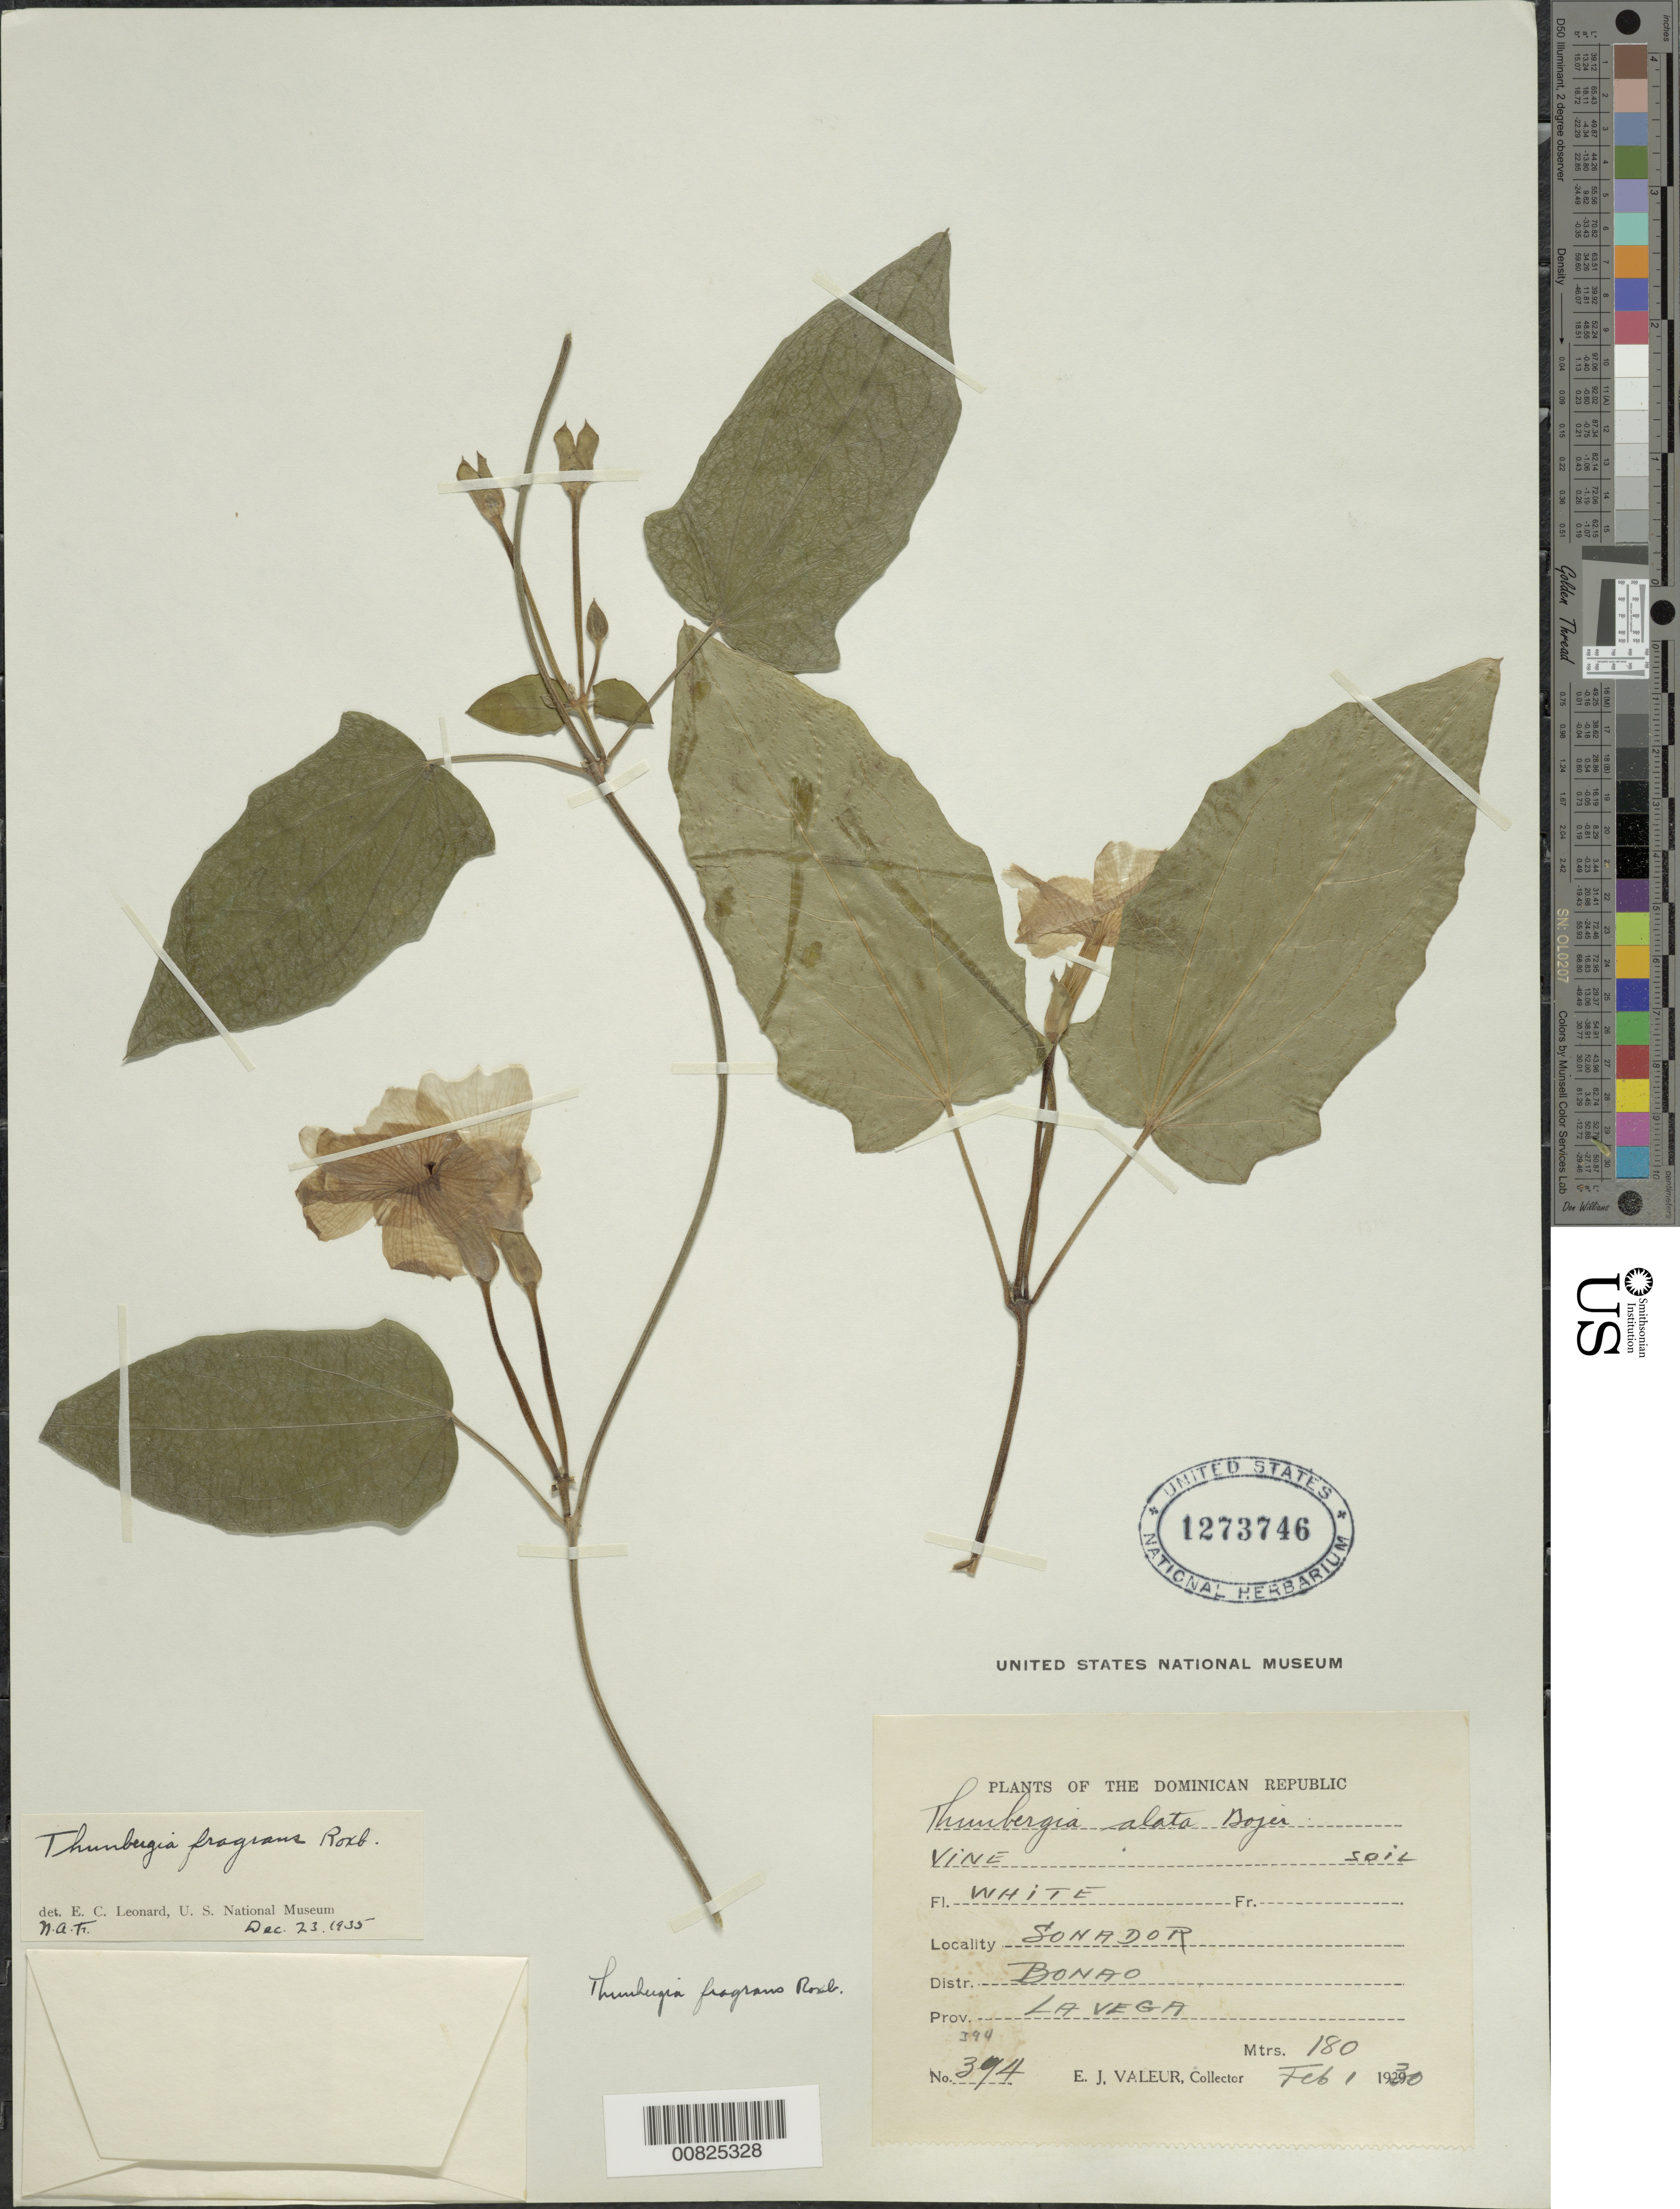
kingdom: Plantae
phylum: Tracheophyta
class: Magnoliopsida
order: Lamiales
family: Acanthaceae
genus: Thunbergia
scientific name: Thunbergia fragrans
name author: Roxb.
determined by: Leonard, Emery C., (US)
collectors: E. Valeur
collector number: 394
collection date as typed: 01 Feb 1930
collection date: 1930-02-01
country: Dominican Republic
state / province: La Vega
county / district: Bonao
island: Hispaniola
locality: Sonador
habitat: Soil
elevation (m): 180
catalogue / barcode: US 1273746